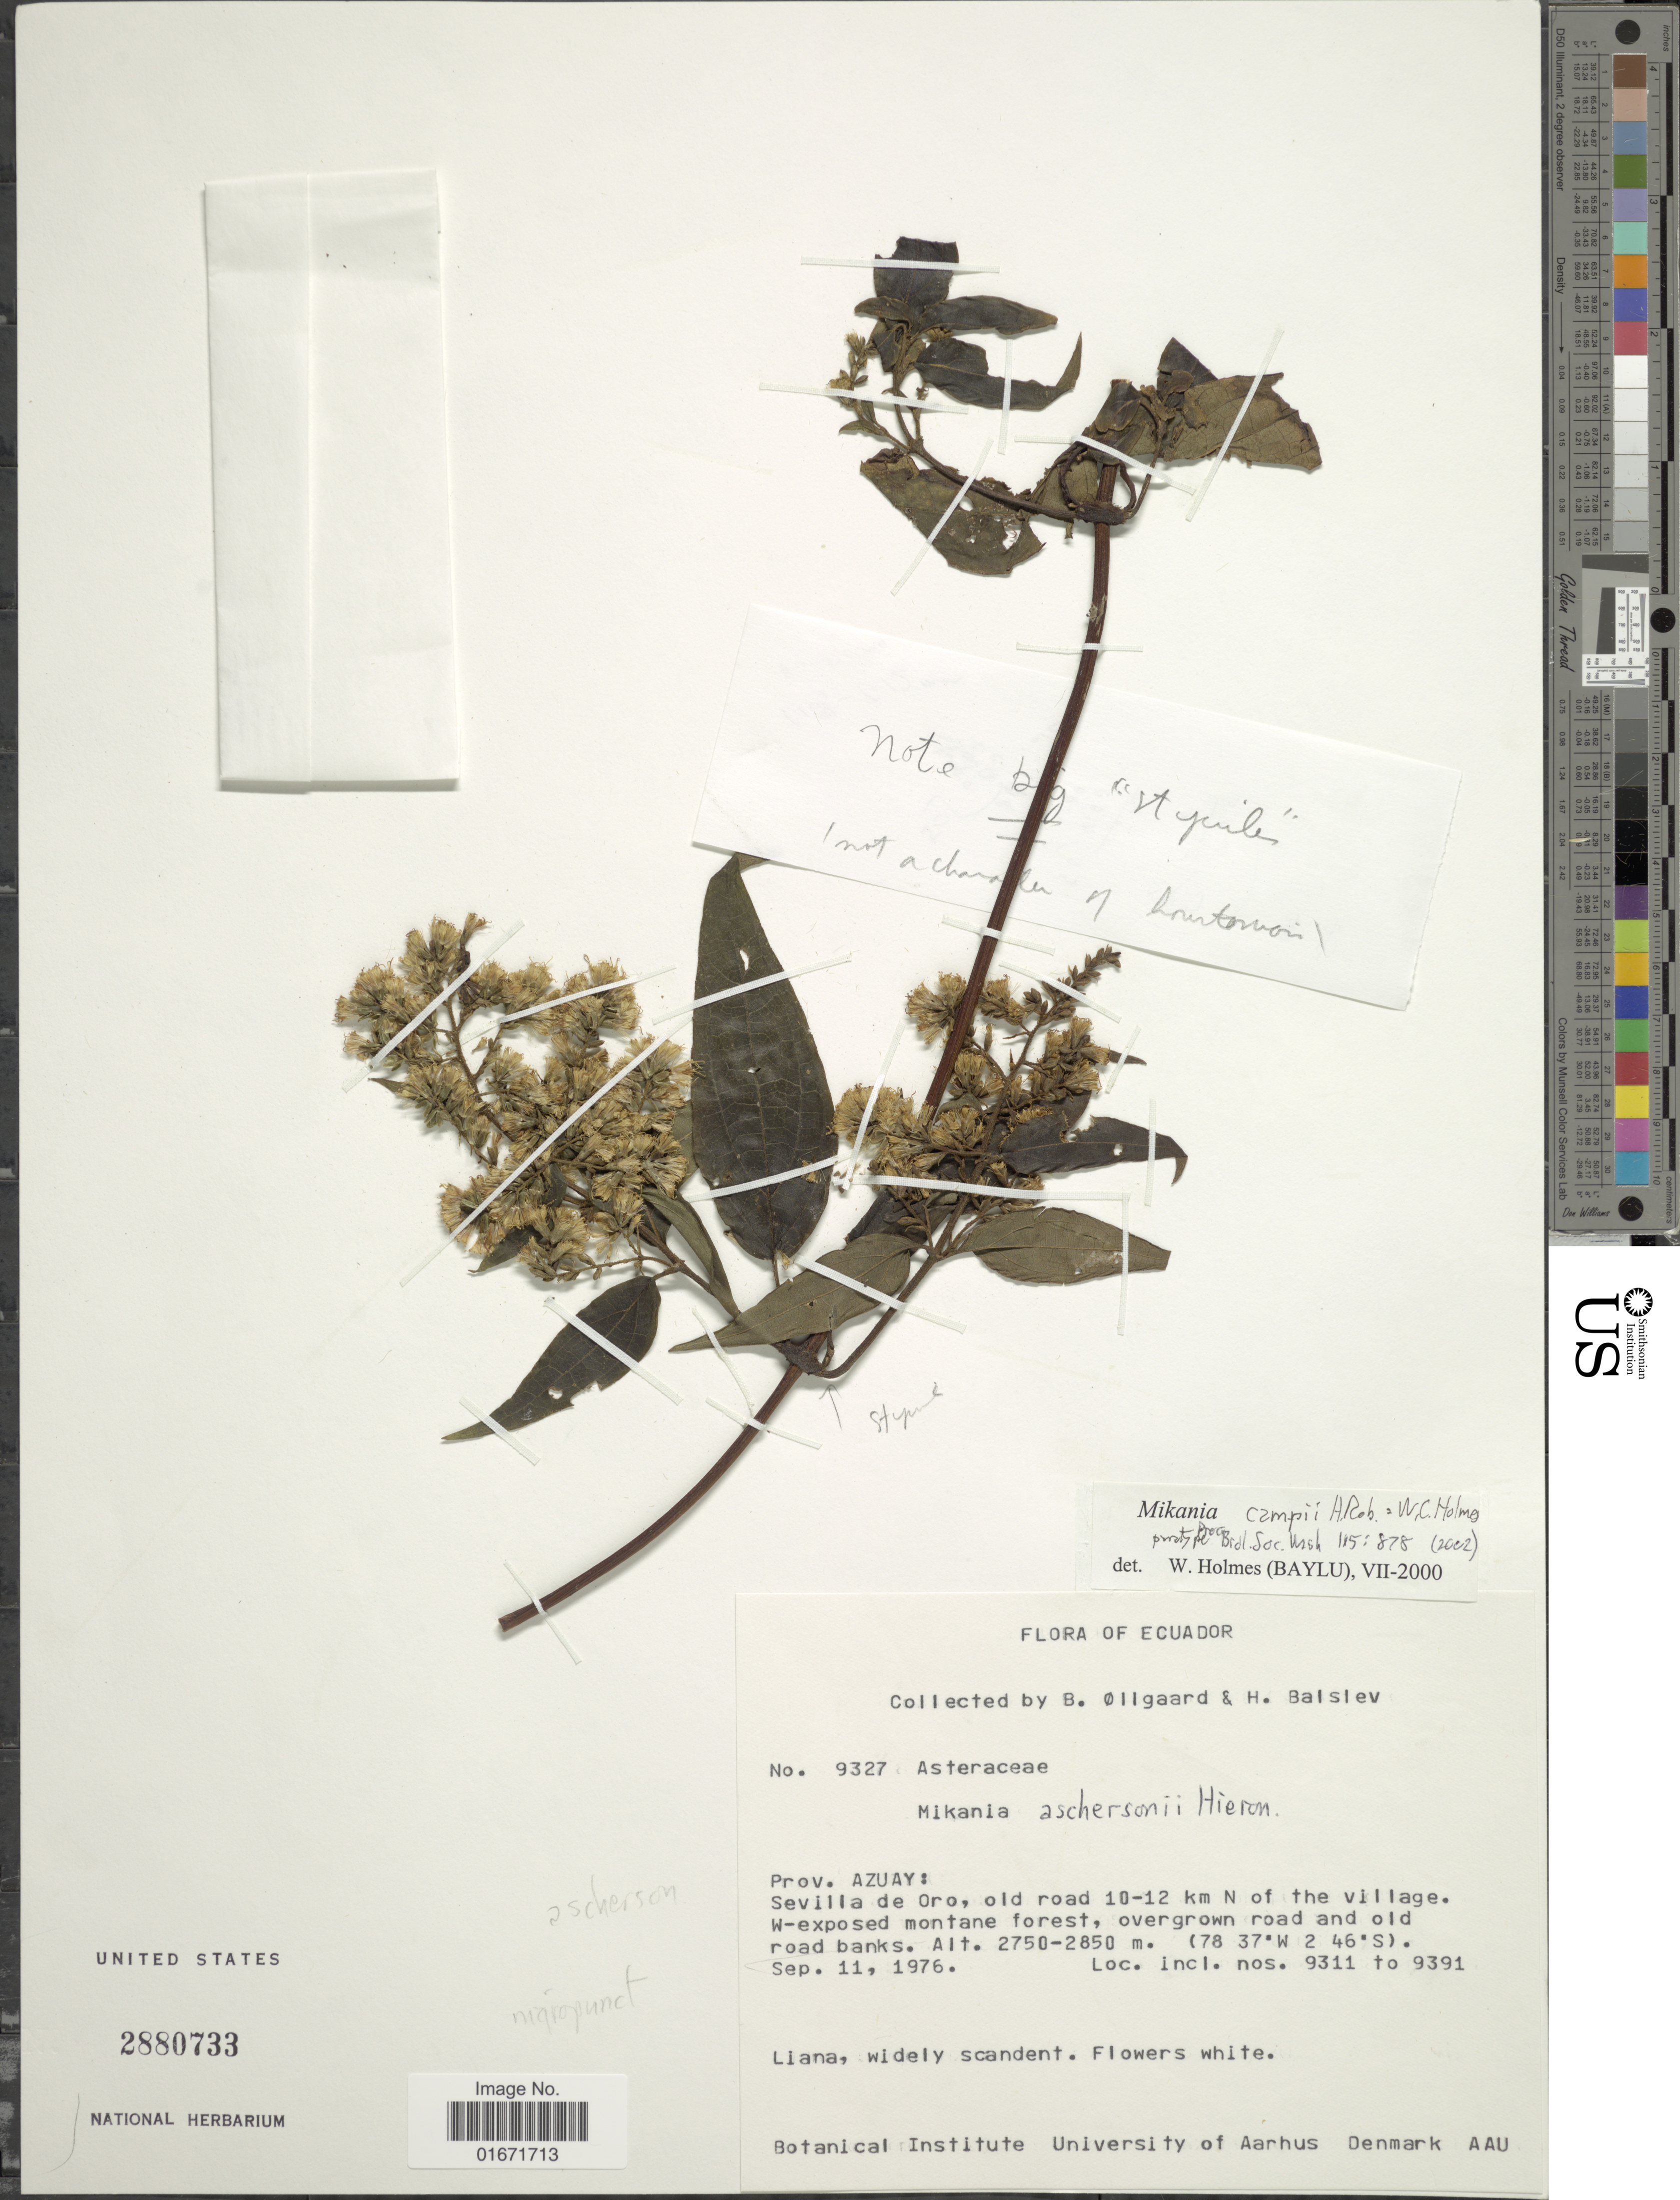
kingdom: Plantae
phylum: Tracheophyta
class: Magnoliopsida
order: Asterales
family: Asteraceae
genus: Mikania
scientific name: Mikania campii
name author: H. Rob. & W.C. Holmes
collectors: B. Øllgaard & H. Balslev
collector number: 9327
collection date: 1976-09-11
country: Ecuador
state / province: Azuay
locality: Prov. Azuay: Sevilla de Oro, old road 10-12 km N of the village. W-exposed montane forest, overgrown road and old road banks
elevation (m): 2750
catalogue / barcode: US 2880733